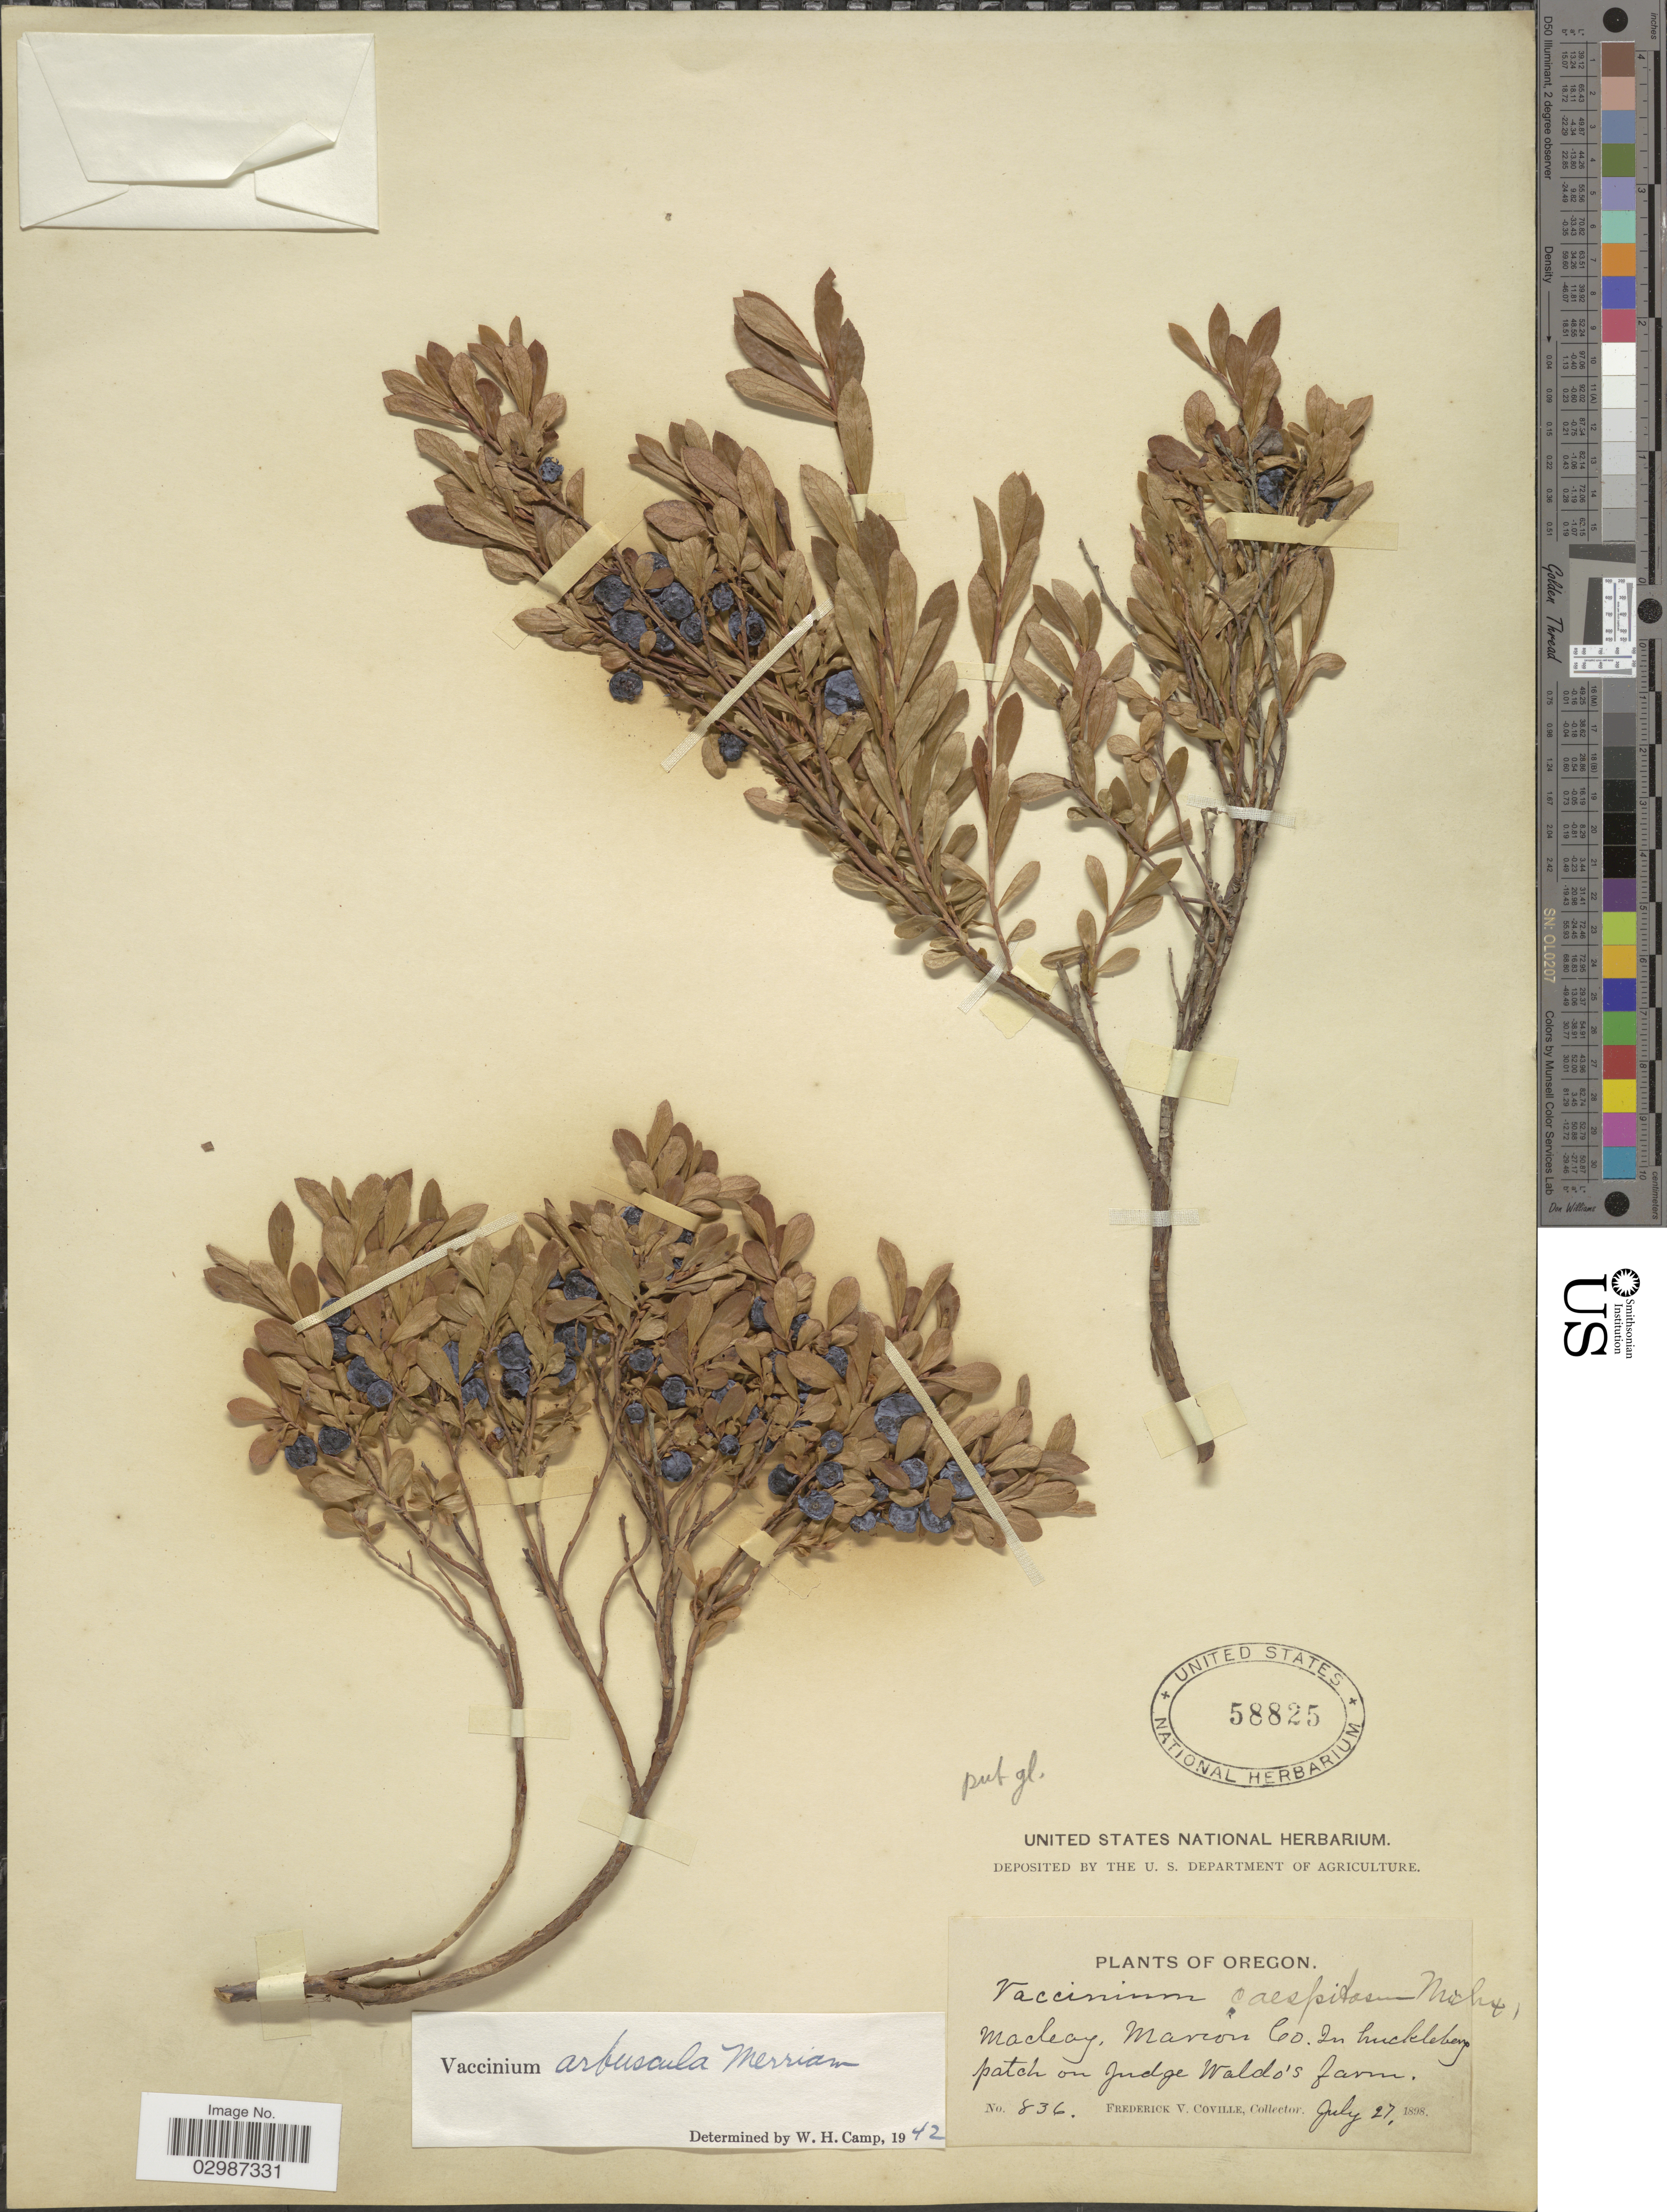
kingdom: Plantae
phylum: Tracheophyta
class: Magnoliopsida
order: Ericales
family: Ericaceae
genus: Vaccinium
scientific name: Vaccinium arbuscula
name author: (A. Gray) Merriam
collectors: F. V. Coville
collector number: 836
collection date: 1898-07-27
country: United States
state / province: Oregon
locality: Maclecay, Marcon Co., In huckleberry patch on Judge Waldo's farm.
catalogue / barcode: US 58825